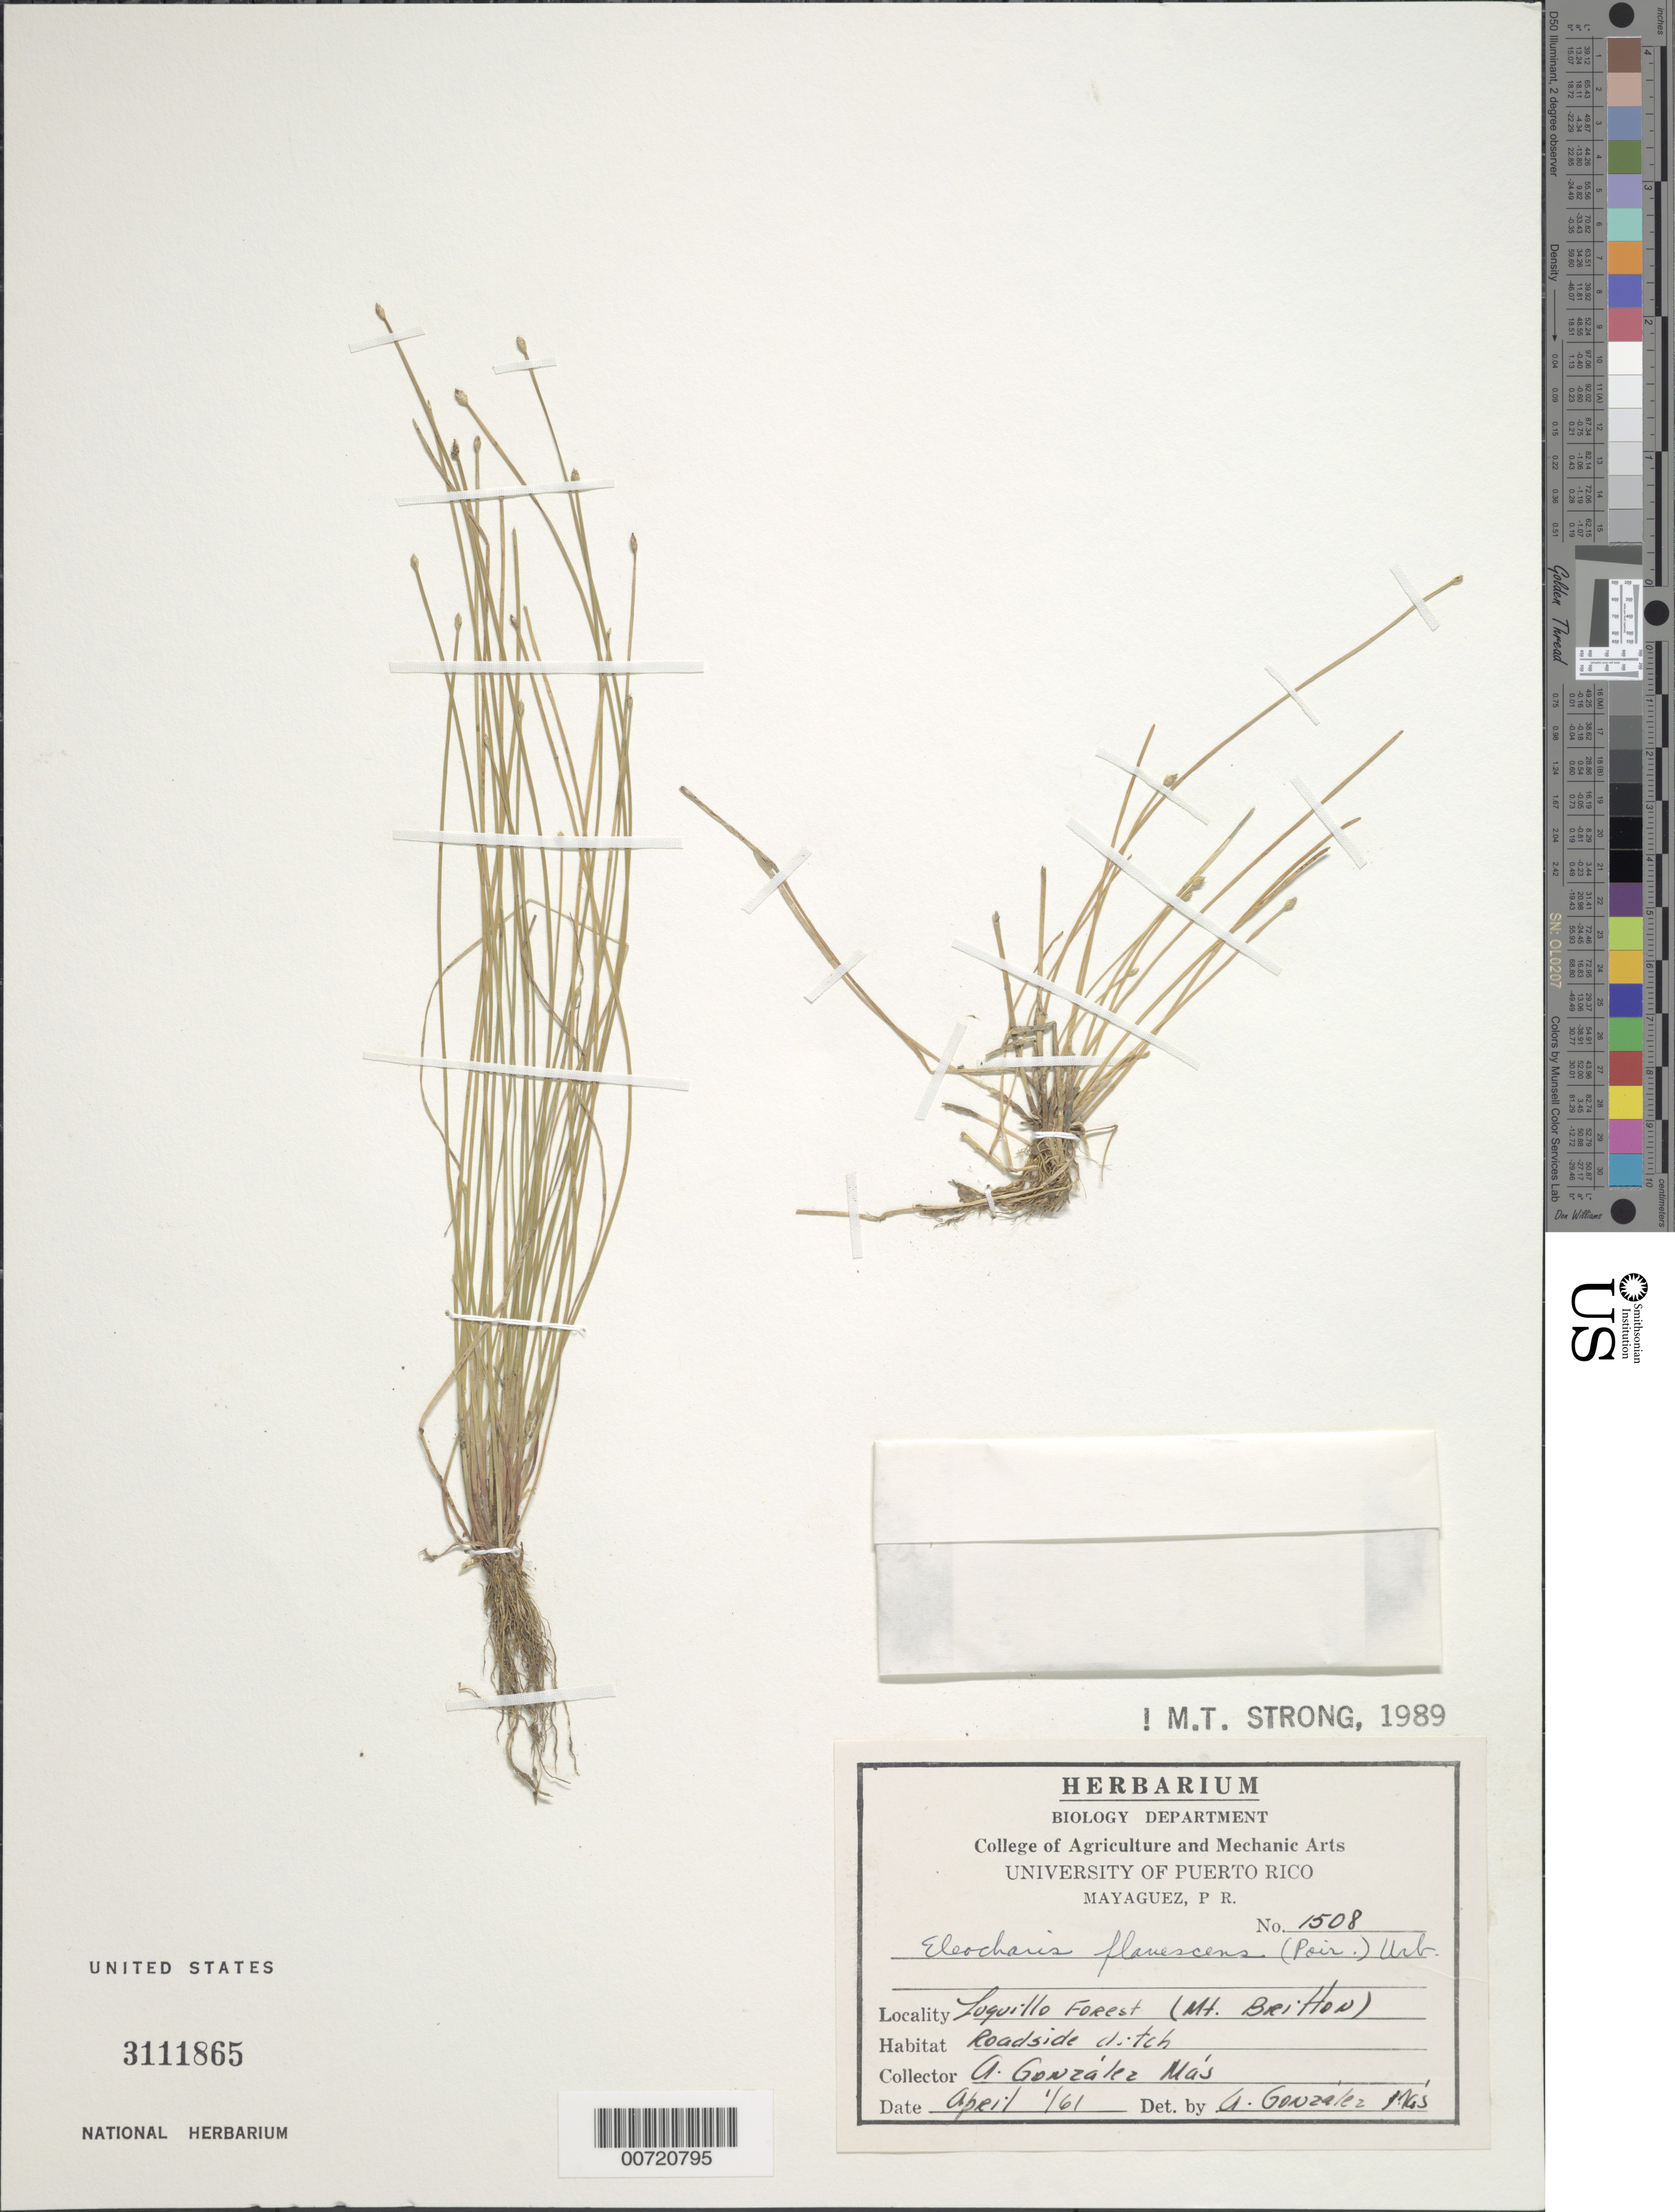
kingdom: Plantae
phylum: Tracheophyta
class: Liliopsida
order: Poales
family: Cyperaceae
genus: Eleocharis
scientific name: Eleocharis flavescens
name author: (Poir.) Urb.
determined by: Strong, M. T., (US), Smithsonian Institution - National Museum of Natural History (UNITED STATES)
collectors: A. González Más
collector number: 1508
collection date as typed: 01 Apr 1961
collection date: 1961-04-01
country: Puerto Rico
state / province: Luquillo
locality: Luquillo Forest (Mt. Britton).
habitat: Roadside ditch.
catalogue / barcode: US 3111865